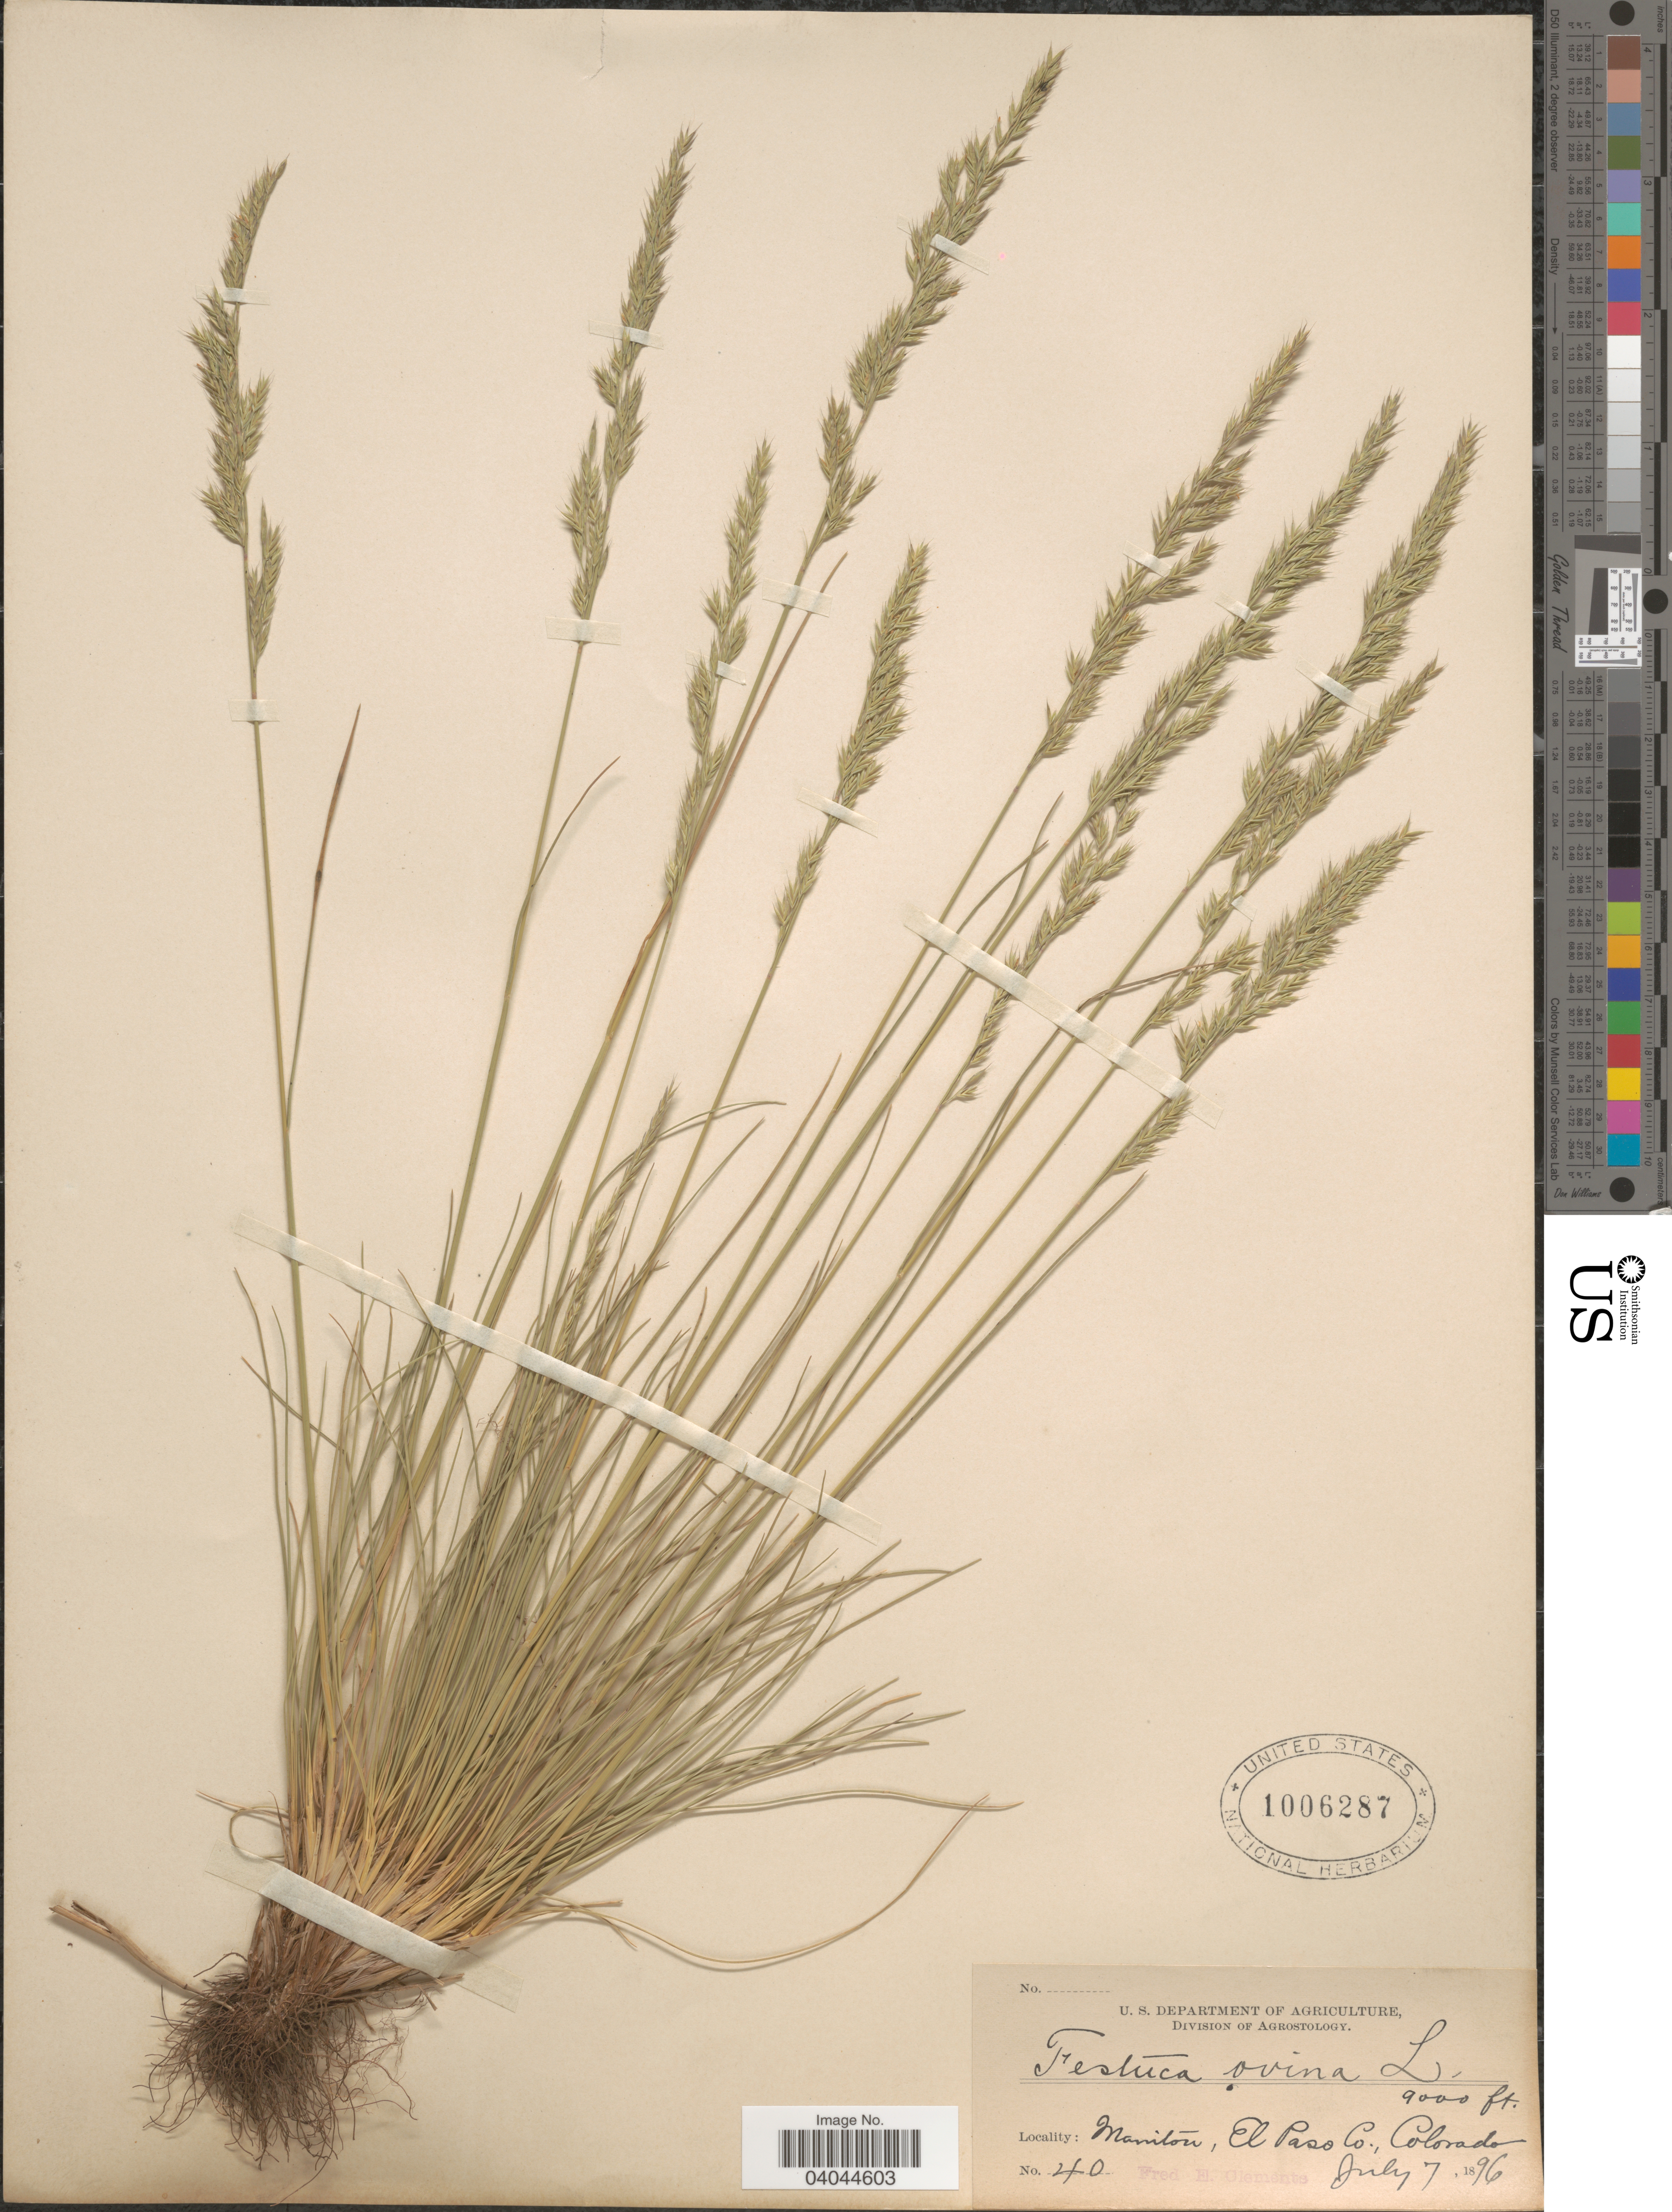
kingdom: Plantae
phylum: Tracheophyta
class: Liliopsida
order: Poales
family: Poaceae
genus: Festuca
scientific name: Festuca ovina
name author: L.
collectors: F. E. Clements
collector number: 40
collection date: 1896-07-07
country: United States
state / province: Colorado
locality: Manitou, El Paso Co.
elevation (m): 2743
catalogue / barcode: US 1006287